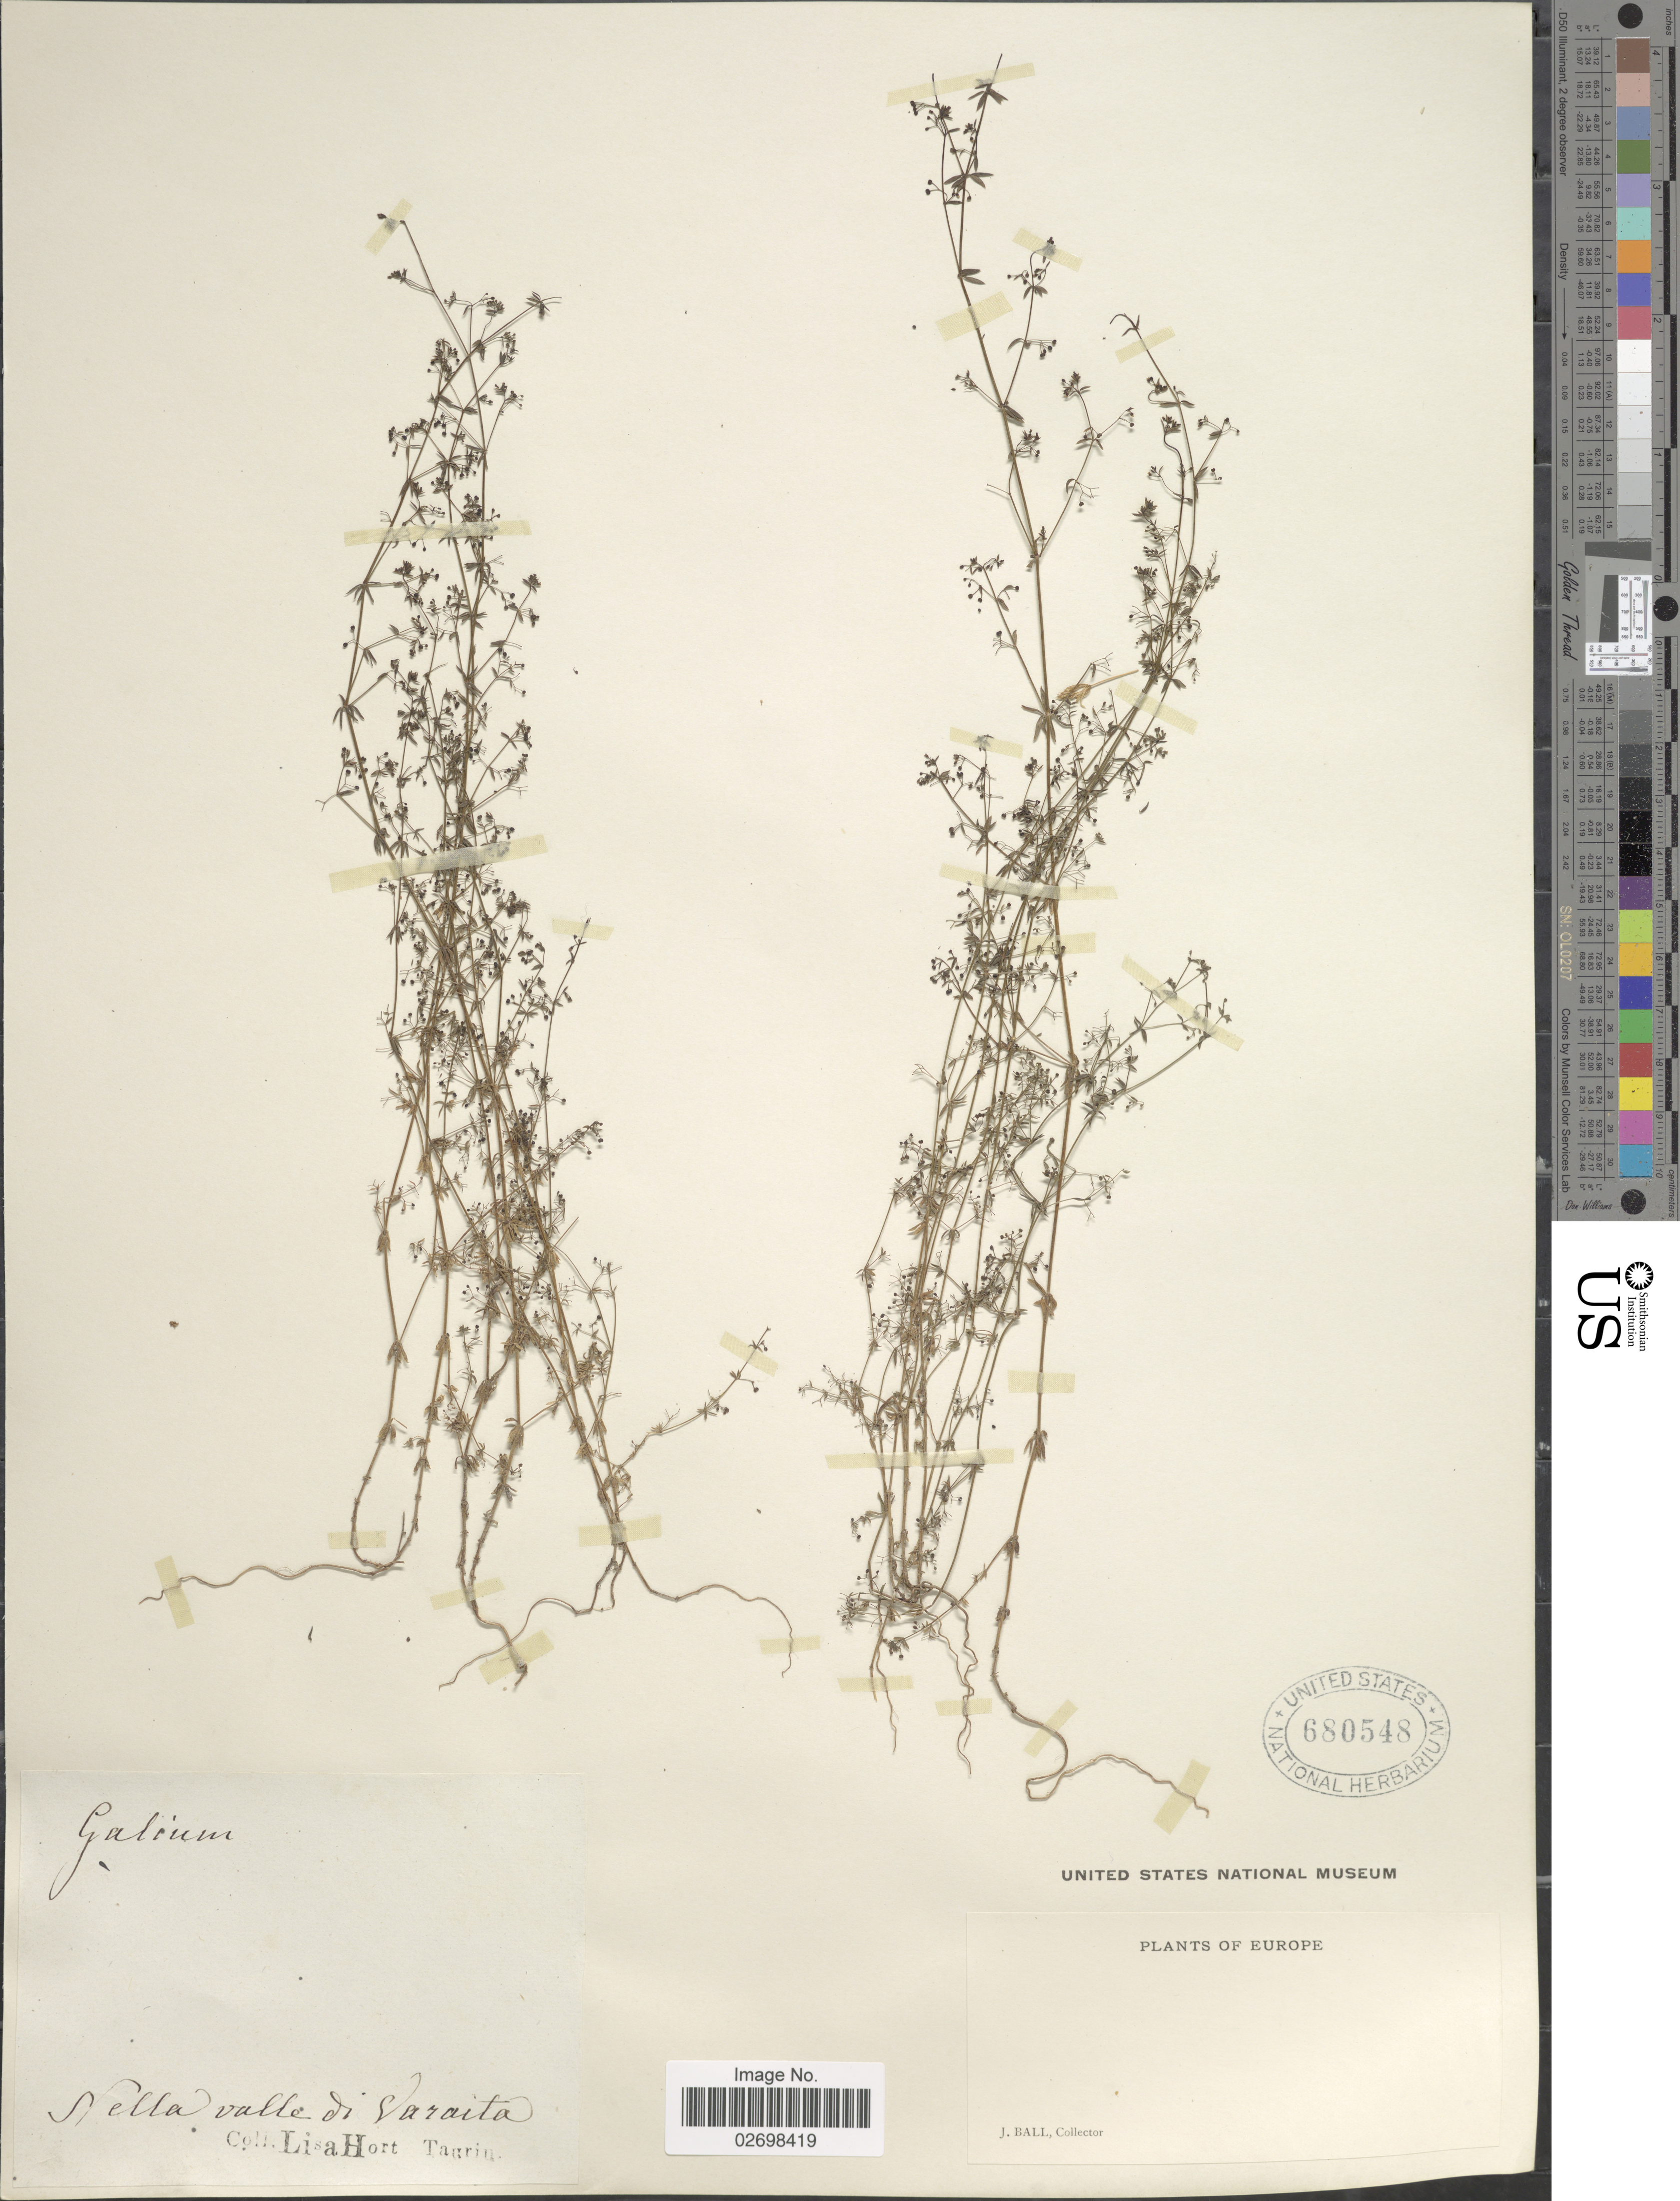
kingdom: Plantae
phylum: Tracheophyta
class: Magnoliopsida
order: Gentianales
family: Rubiaceae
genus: Galium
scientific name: Galium sp.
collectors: J. Ball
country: Italy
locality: Nella valle di Varaita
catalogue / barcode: US 680548